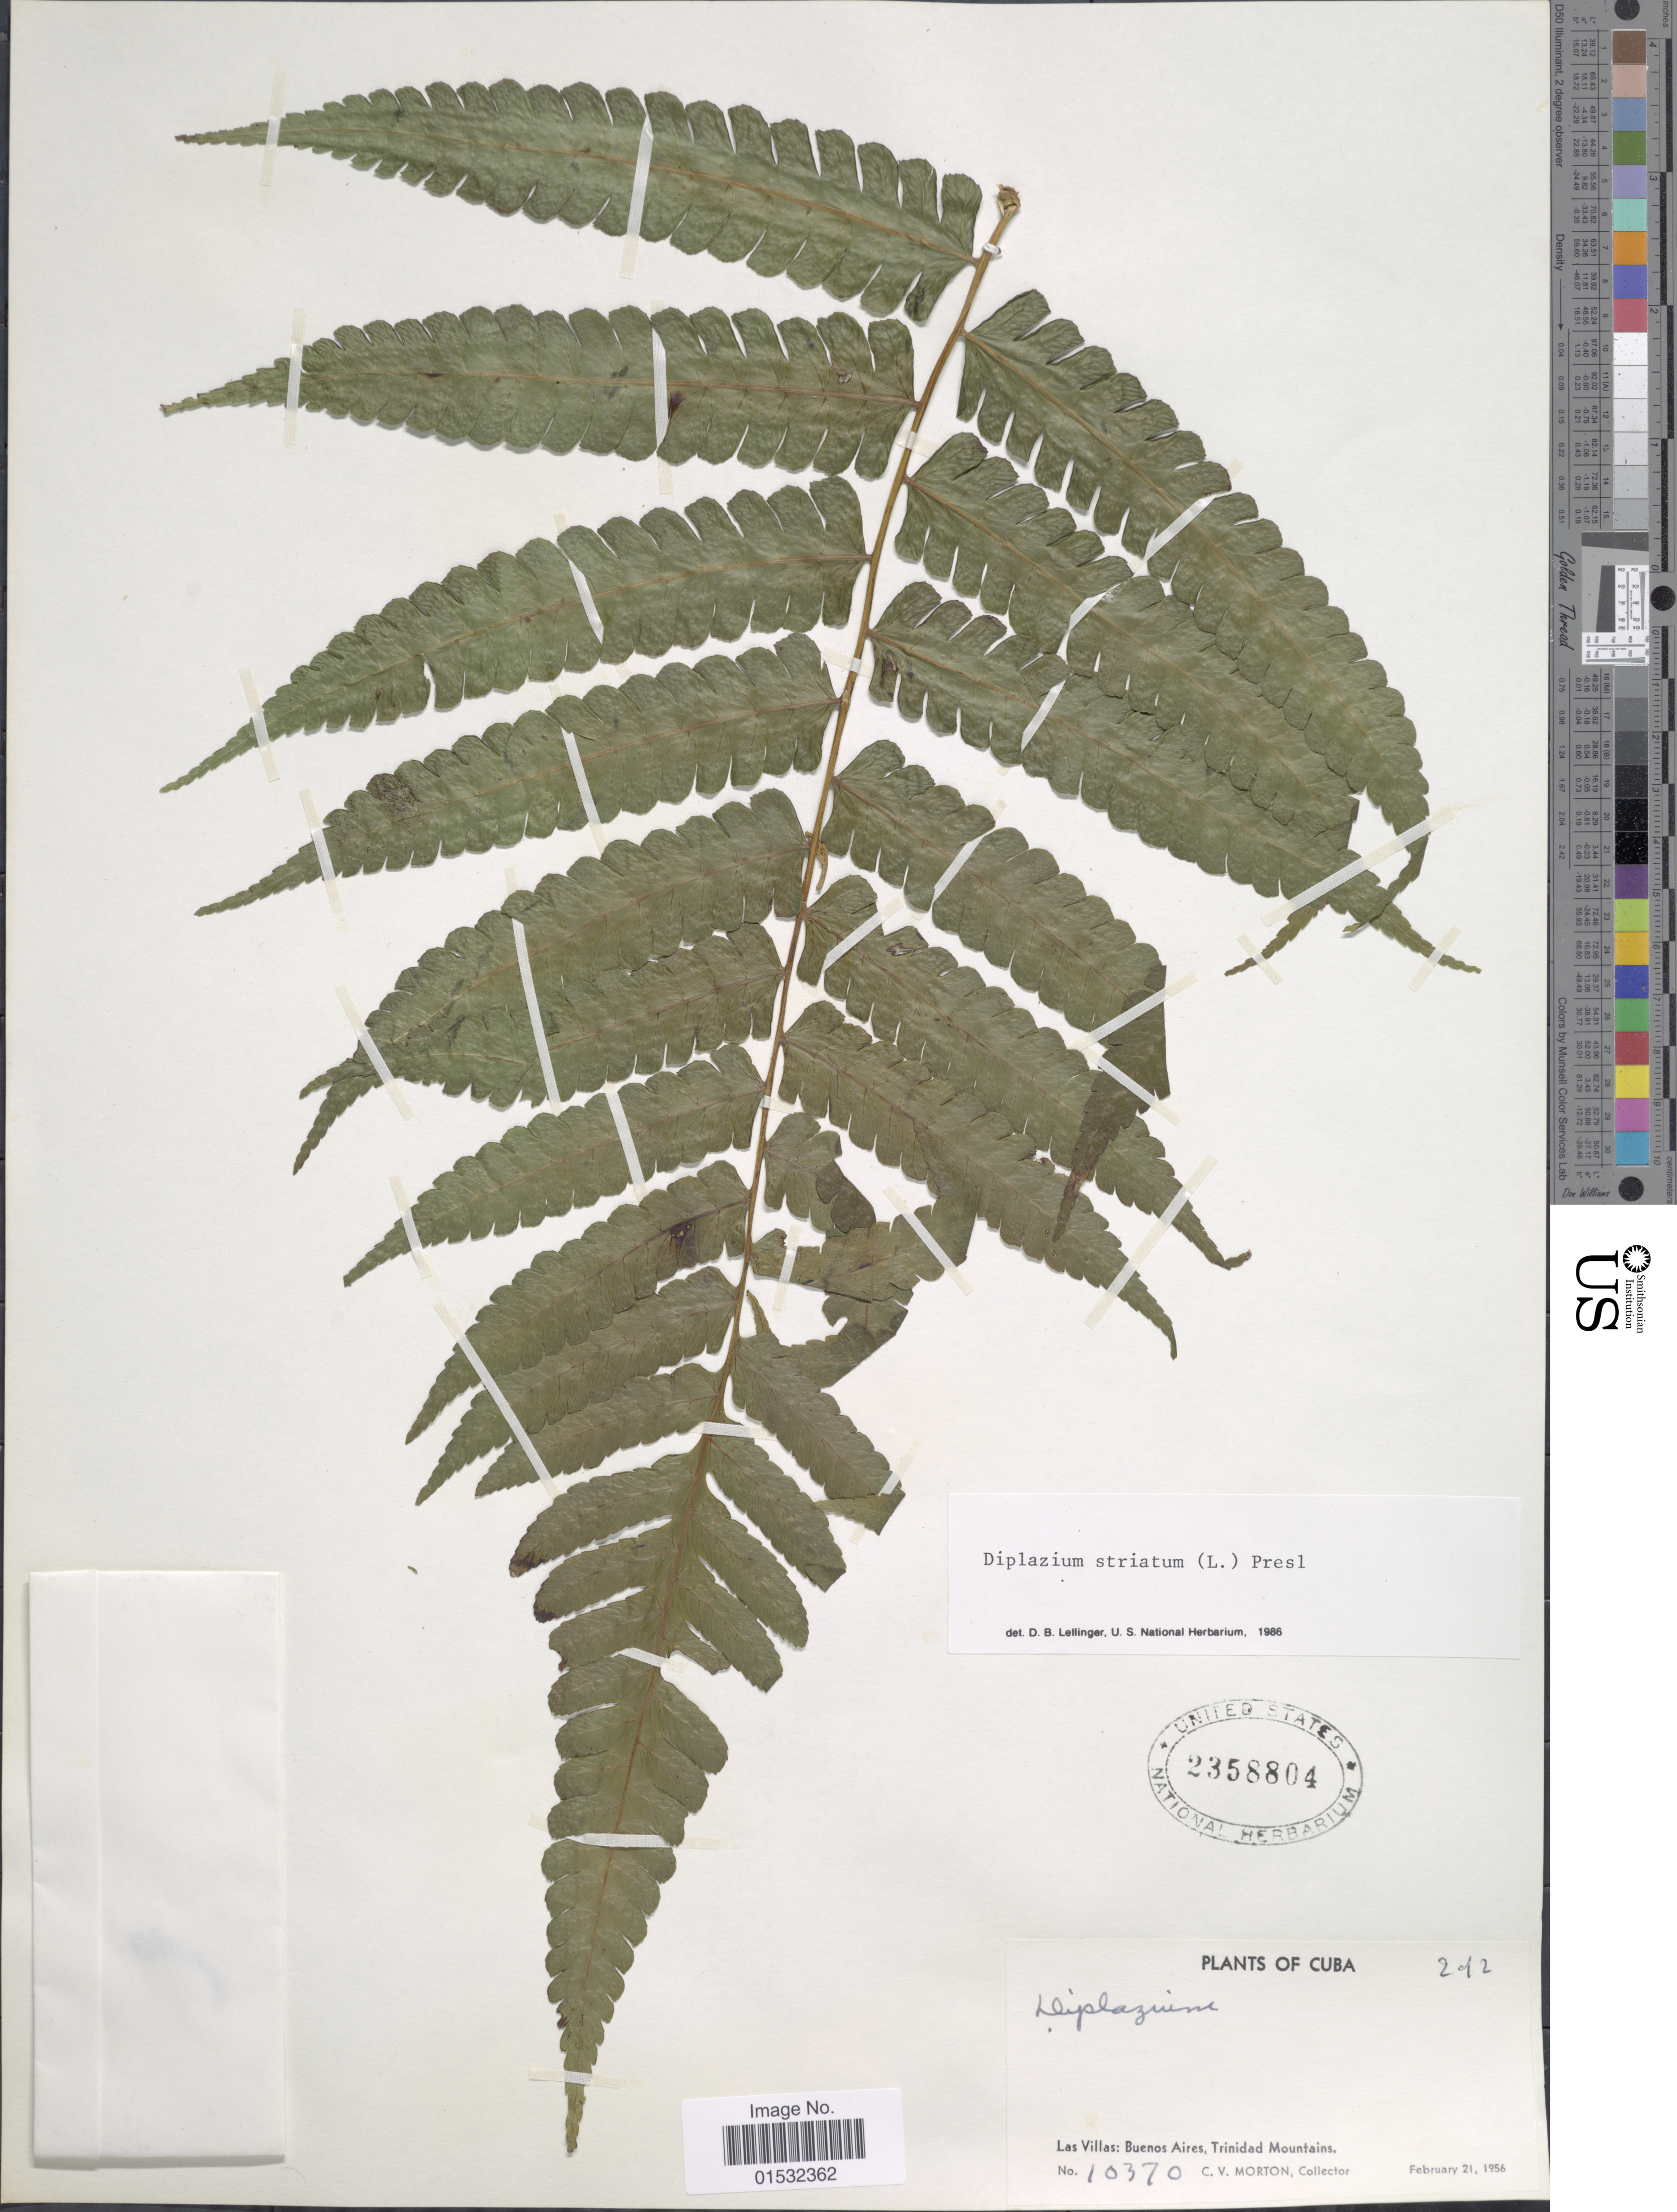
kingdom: Plantae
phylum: Tracheophyta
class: Polypodiopsida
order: Polypodiales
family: Athyriaceae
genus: Diplazium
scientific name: Diplazium striatum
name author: (L.) C. Presl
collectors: C. V. Morton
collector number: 10370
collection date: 1956-02-21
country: Cuba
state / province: Las Villas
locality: Buenos Aires, Trinidad Mountains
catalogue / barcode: US 2358804